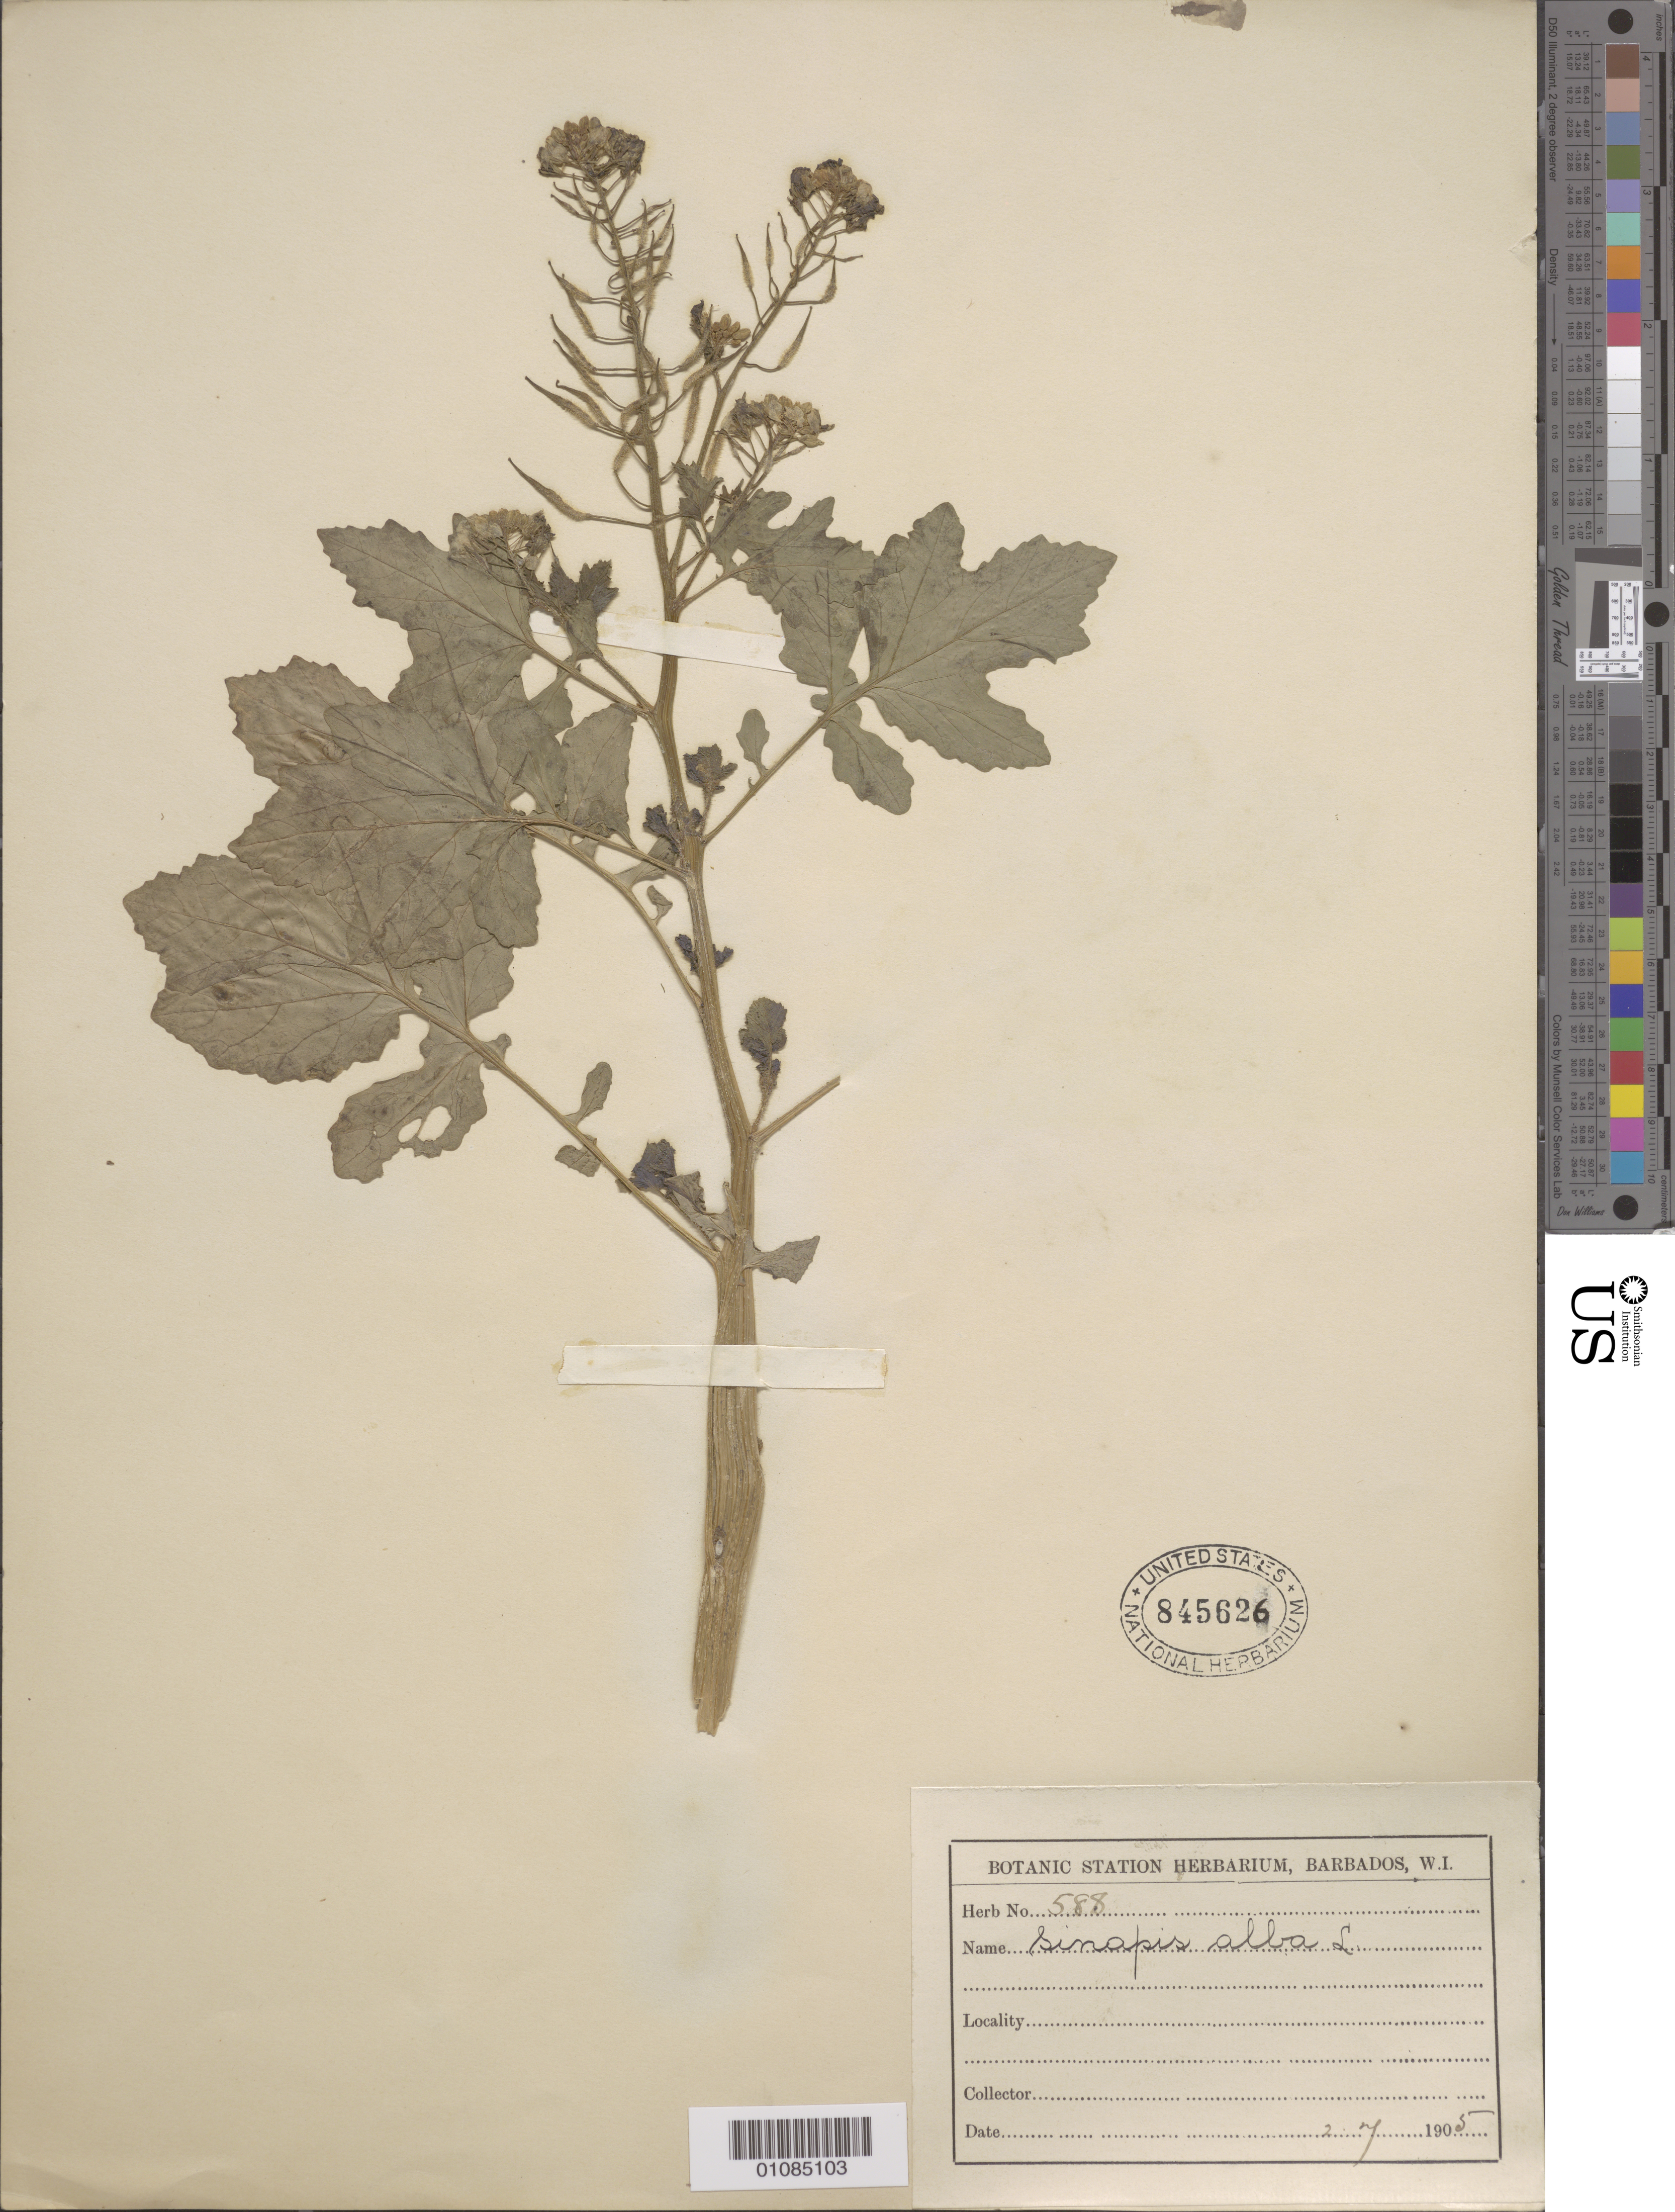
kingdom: Plantae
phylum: Tracheophyta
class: Magnoliopsida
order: Brassicales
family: Brassicaceae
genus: Sinapis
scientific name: Sinapis alba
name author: L.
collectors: ex herb. Bot. Sta. Barbados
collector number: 588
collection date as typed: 02 Apr 1905 or 04 Feb 1905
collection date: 1905-02-04 or 1905-04-02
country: Barbados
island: Barbados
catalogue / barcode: US 845626